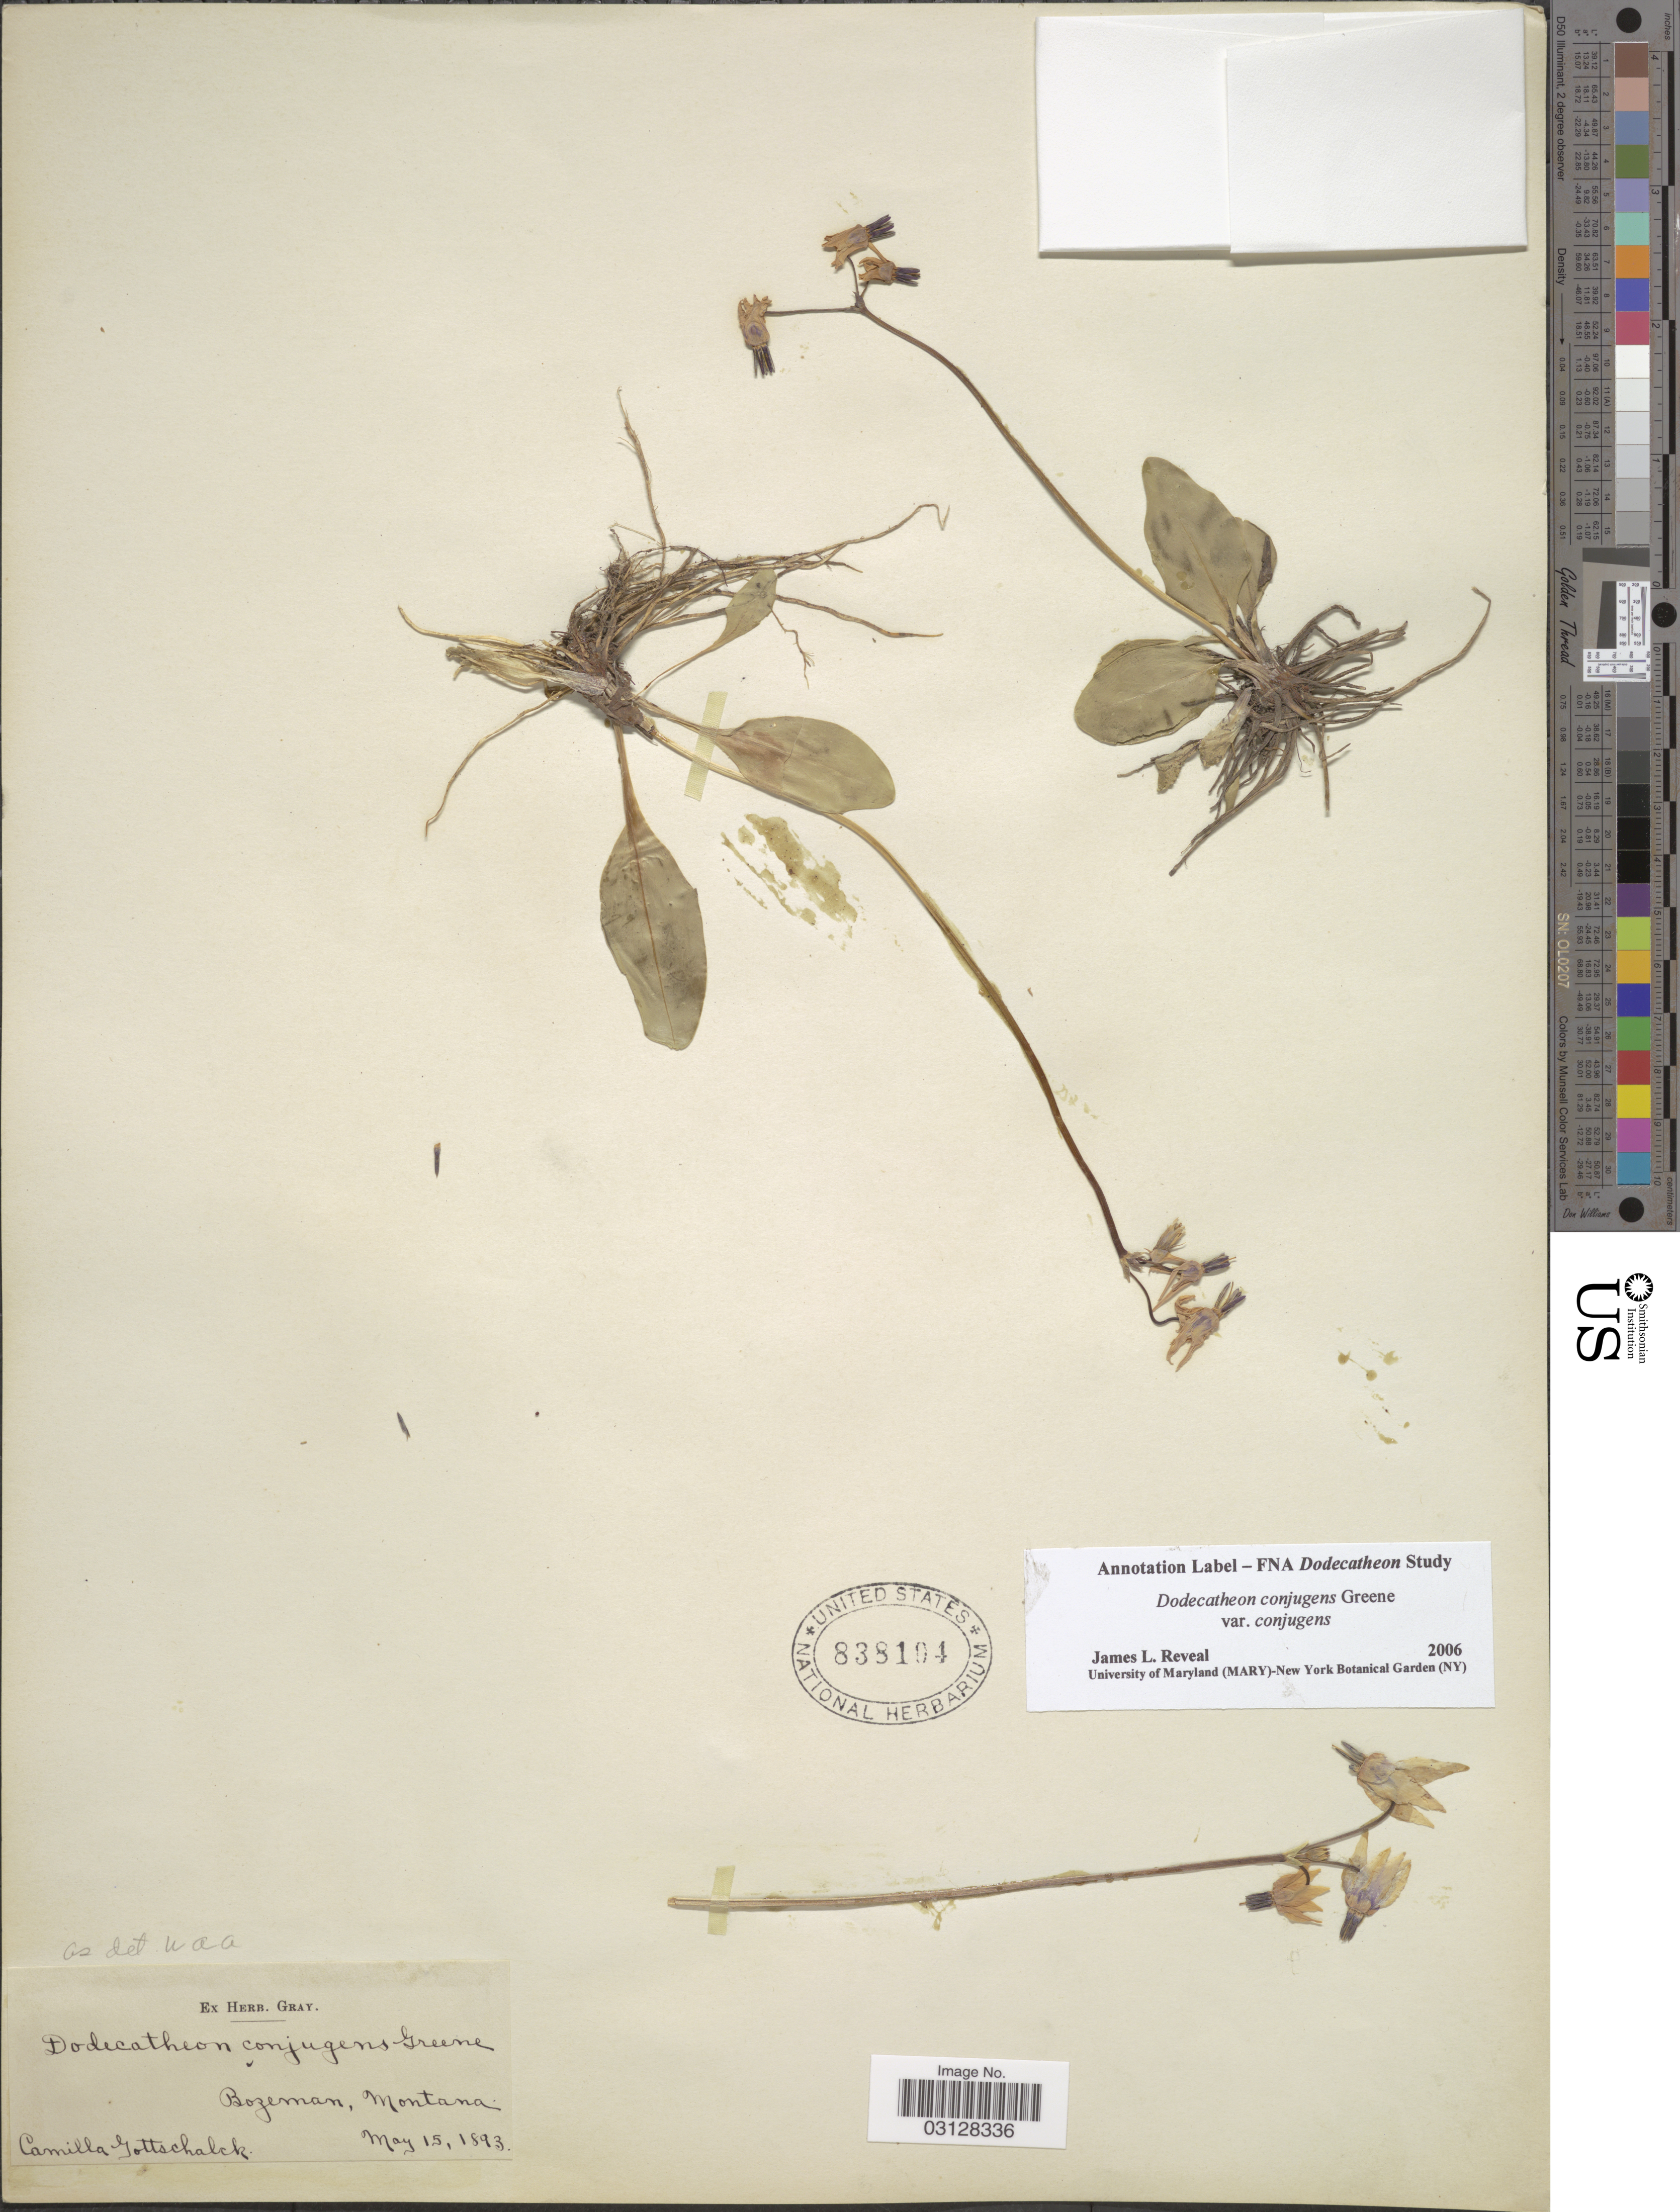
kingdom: Plantae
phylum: Tracheophyta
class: Magnoliopsida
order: Ericales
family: Primulaceae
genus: Dodecatheon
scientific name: Dodecatheon conjugens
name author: Greene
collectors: C. Gottschalck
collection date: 1893-05-15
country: United States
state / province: Montana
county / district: Gallatin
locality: Bozeman.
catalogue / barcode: US 838194